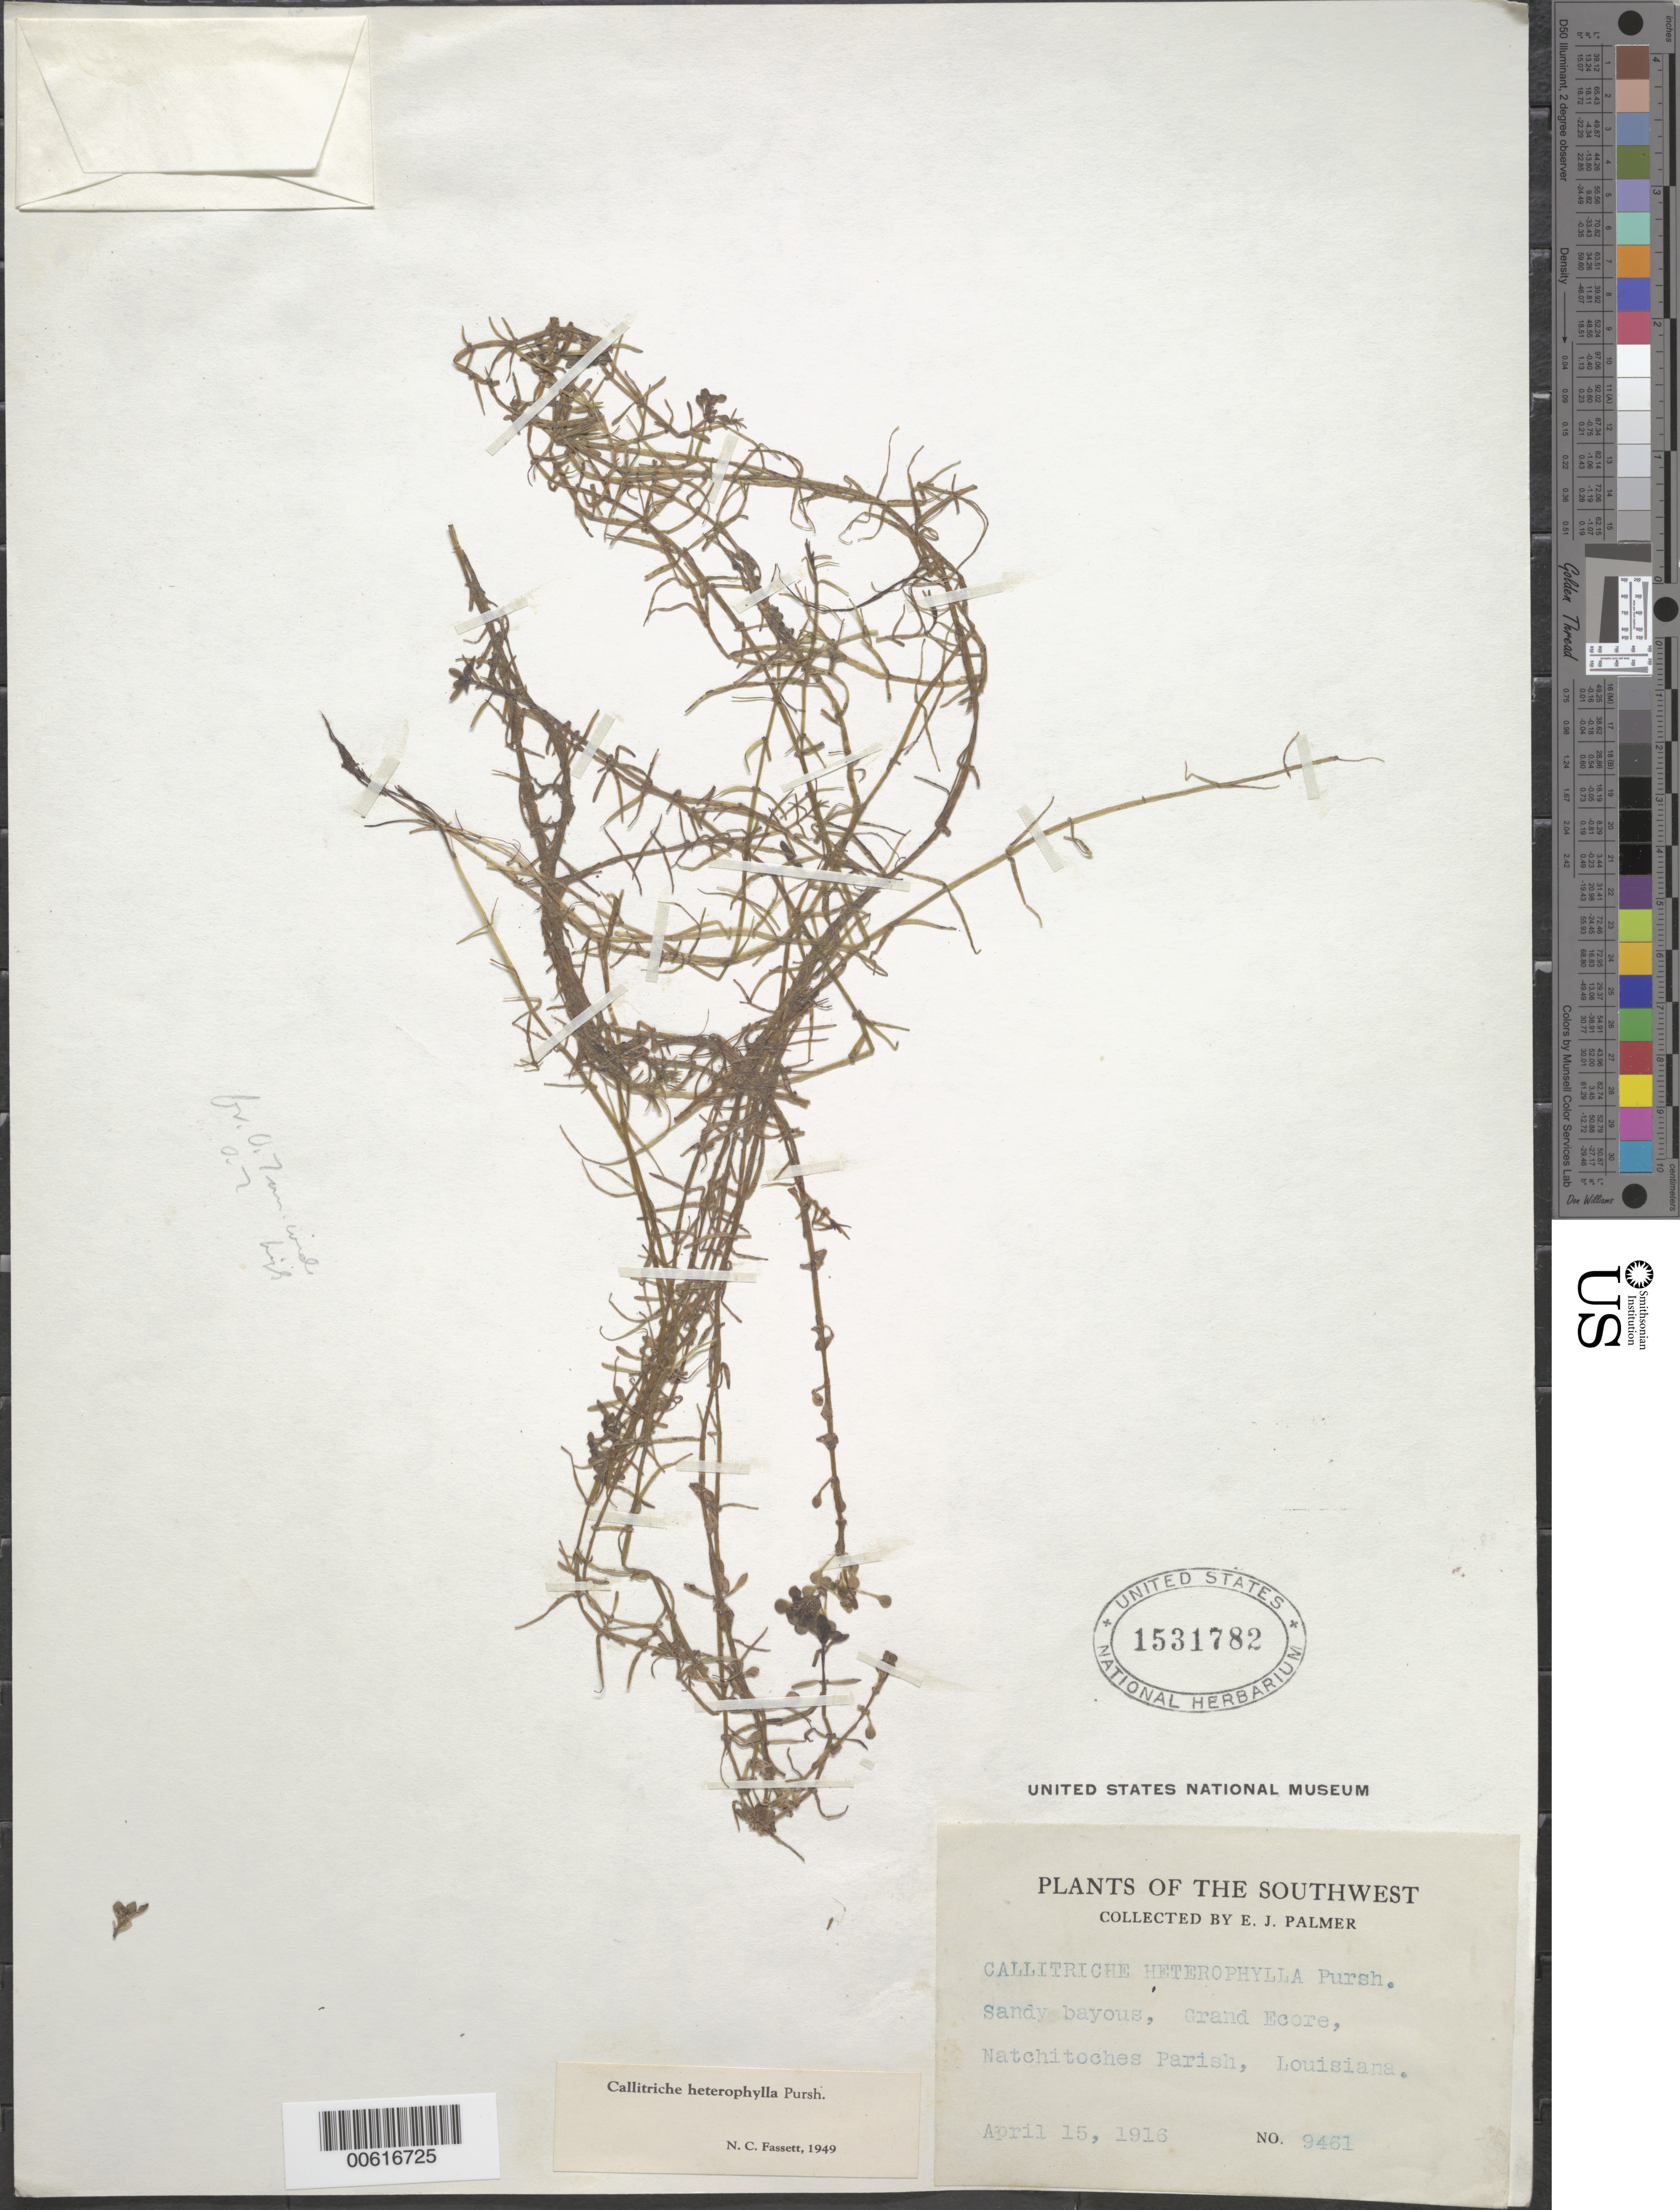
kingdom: Plantae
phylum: Tracheophyta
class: Magnoliopsida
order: Lamiales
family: Plantaginaceae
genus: Callitriche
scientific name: Callitriche heterophylla Pursh emend. Darby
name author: Pursh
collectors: E. J. Palmer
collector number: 9461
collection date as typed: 15 Apr 1916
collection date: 1916-04-15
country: United States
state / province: Louisiana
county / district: Natchitoches Parish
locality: Grand Ecore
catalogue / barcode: US 1531782